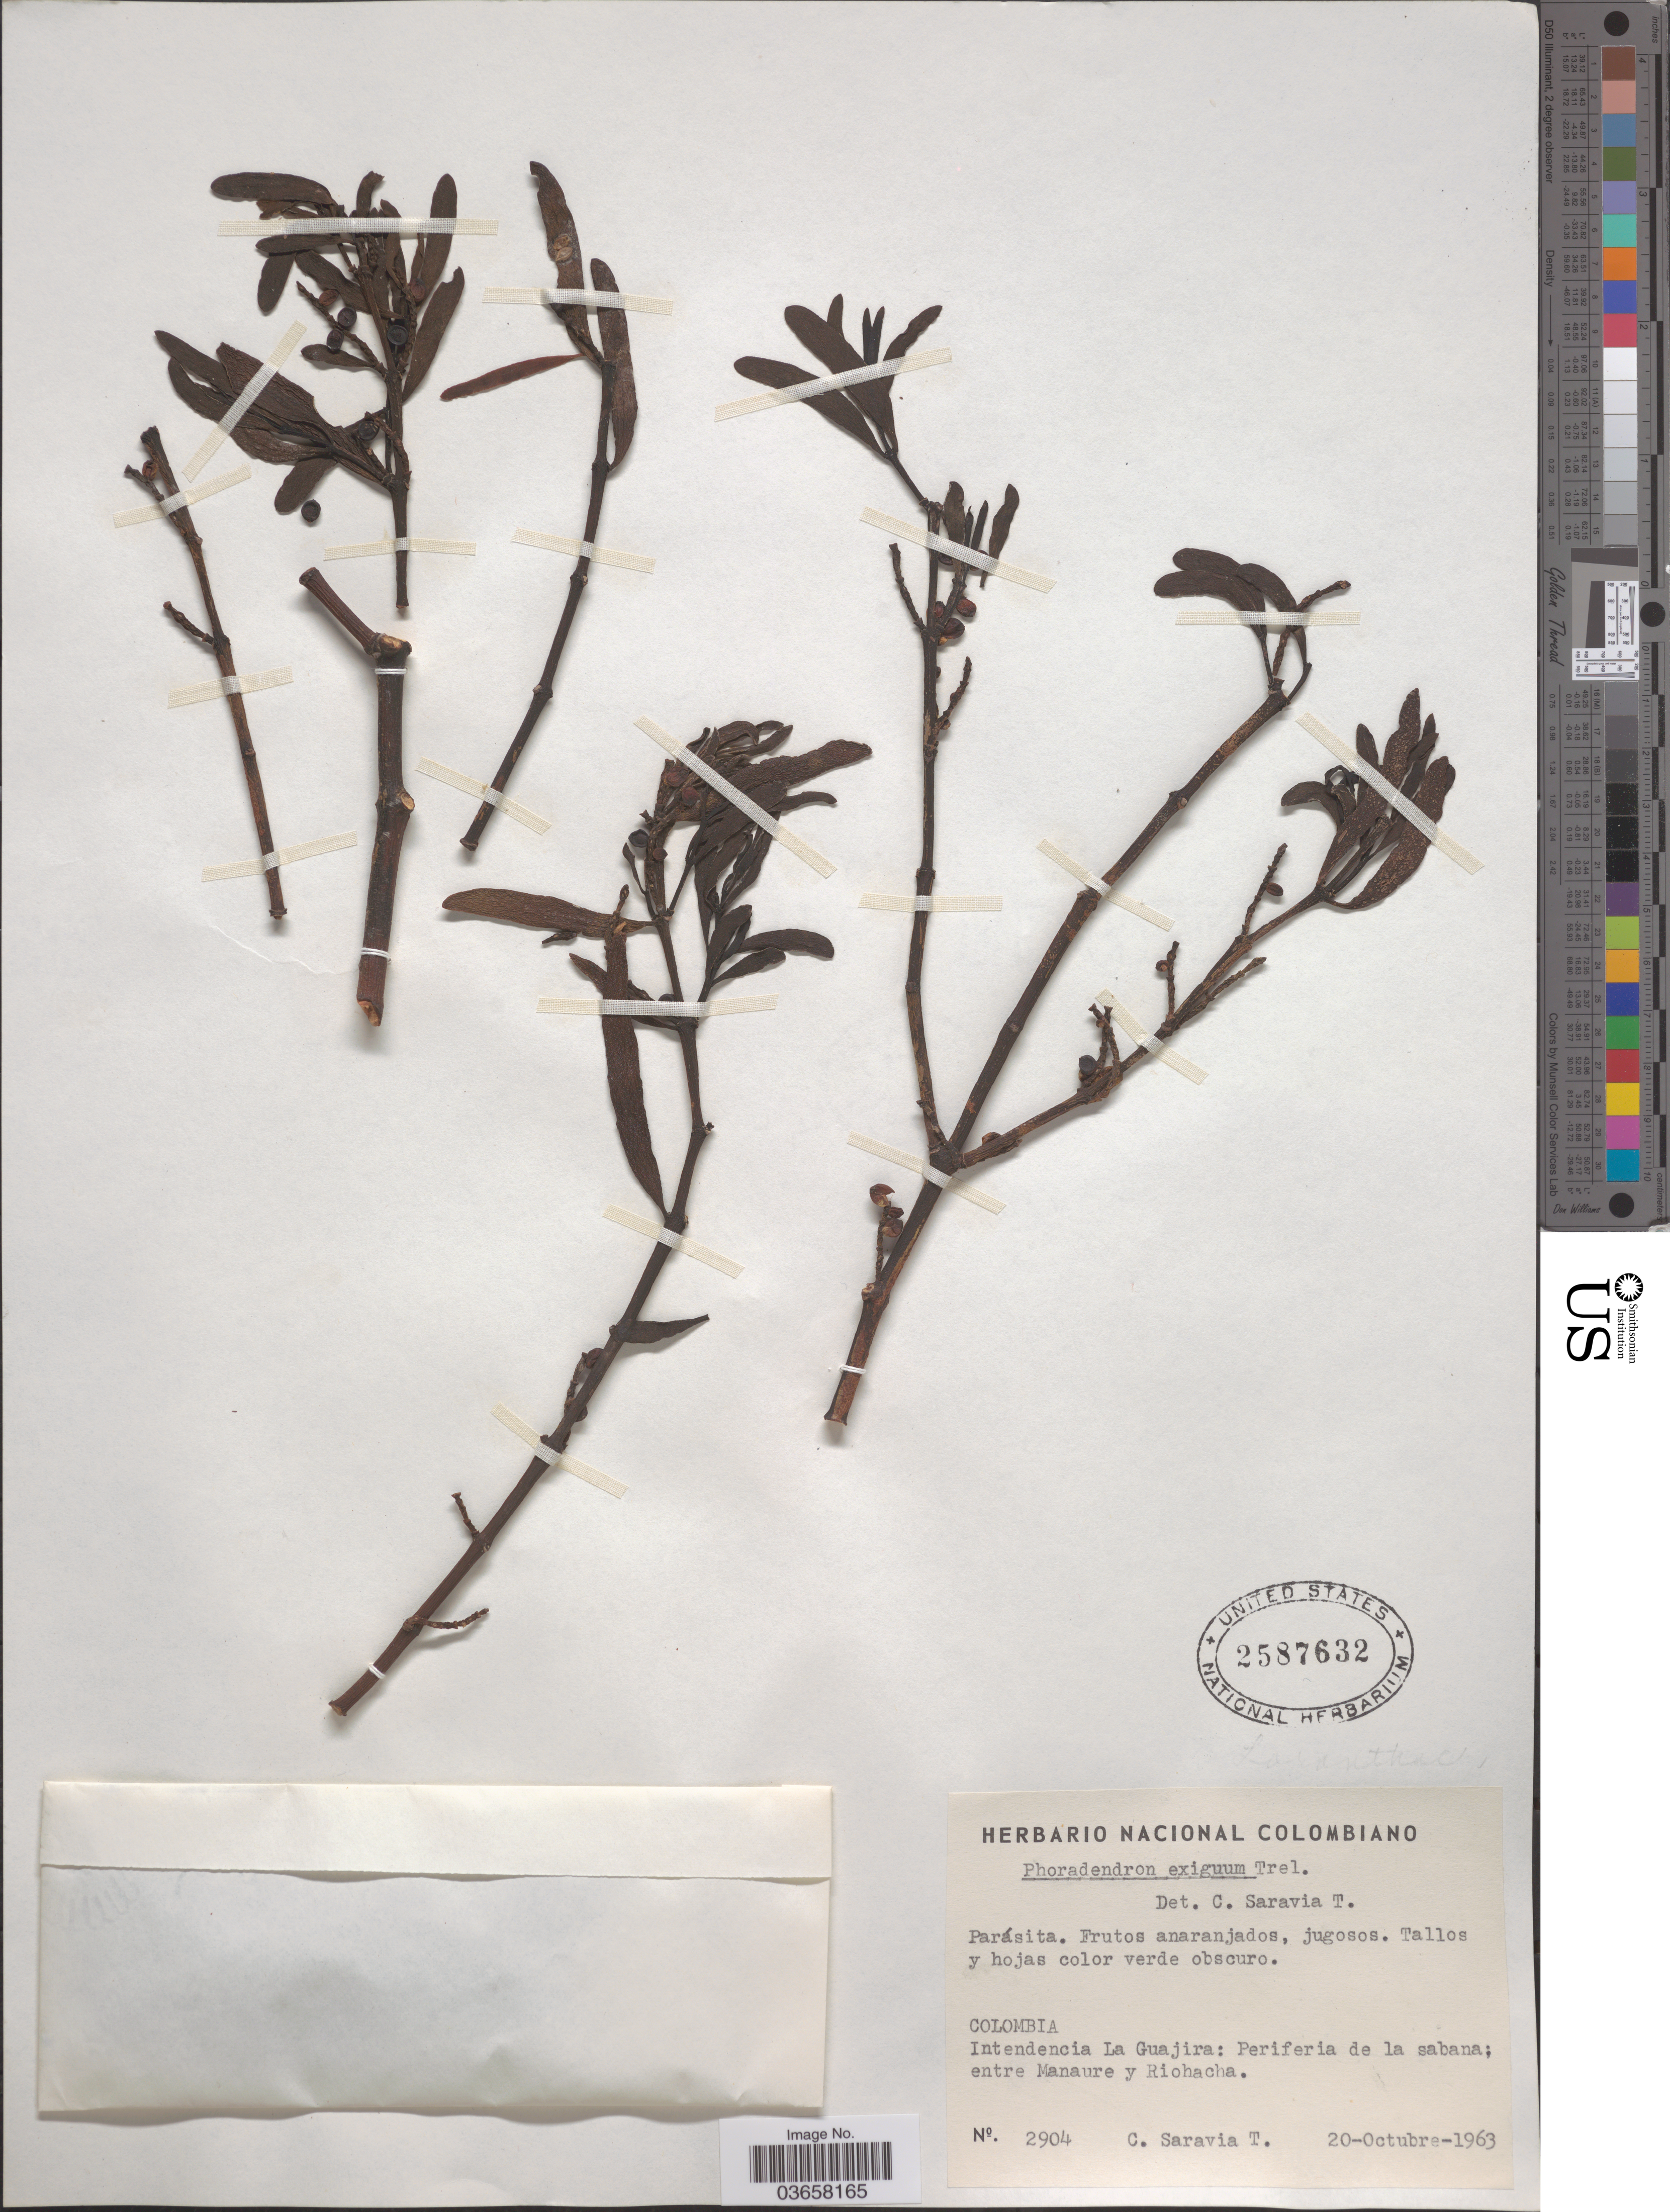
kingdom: Plantae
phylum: Tracheophyta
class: Magnoliopsida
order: Santalales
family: Viscaceae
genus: Phoradendron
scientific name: Phoradendron exiguum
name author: Trel.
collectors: C. Saravia T.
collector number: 2904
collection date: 1963-10-20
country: Colombia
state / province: La Guajira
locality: Intendencia La Guajira: Periferia de la sabana; entre Manaure y Riohacha.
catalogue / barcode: US 2587632